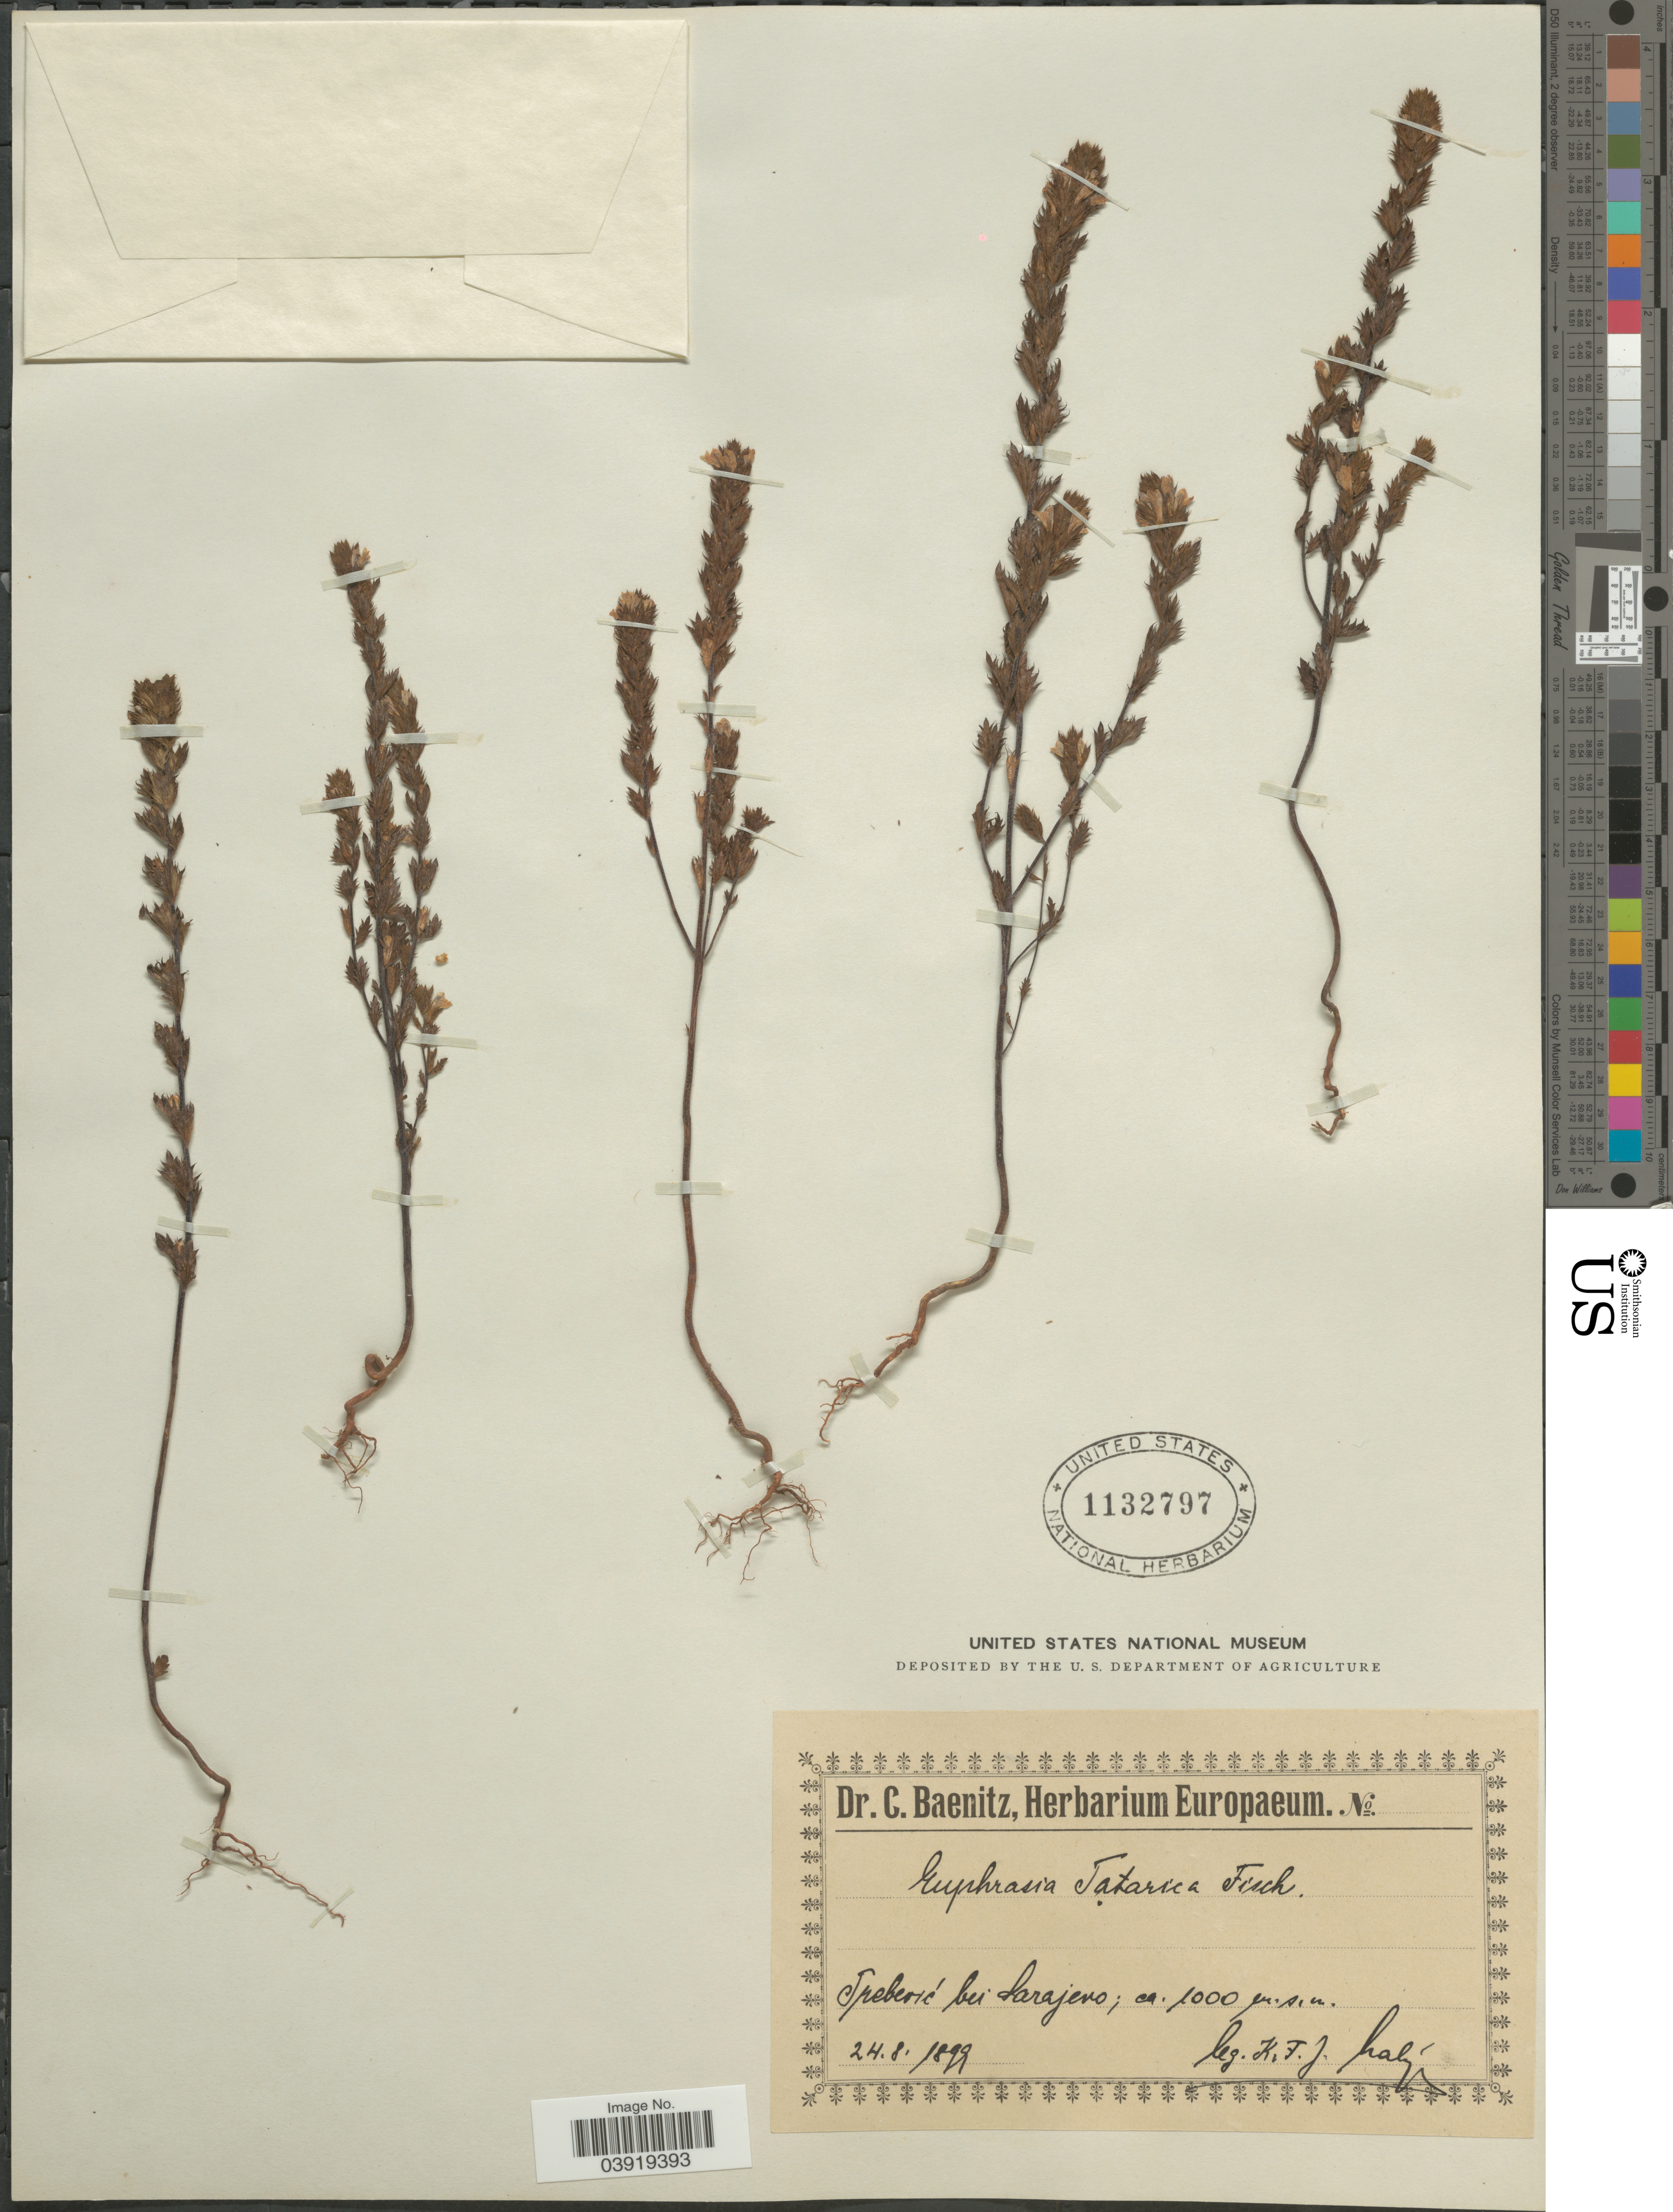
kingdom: Plantae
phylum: Tracheophyta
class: Magnoliopsida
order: Lamiales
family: Orobanchaceae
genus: Euphrasia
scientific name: Euphrasia tatarica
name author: Fisch. ex Spreng.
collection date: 1899-08-24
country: Bosnia and Herzegovina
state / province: Federation of B&H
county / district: Sarajevo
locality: Trebevic bei Sarajevo.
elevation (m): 1000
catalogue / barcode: US 1132797